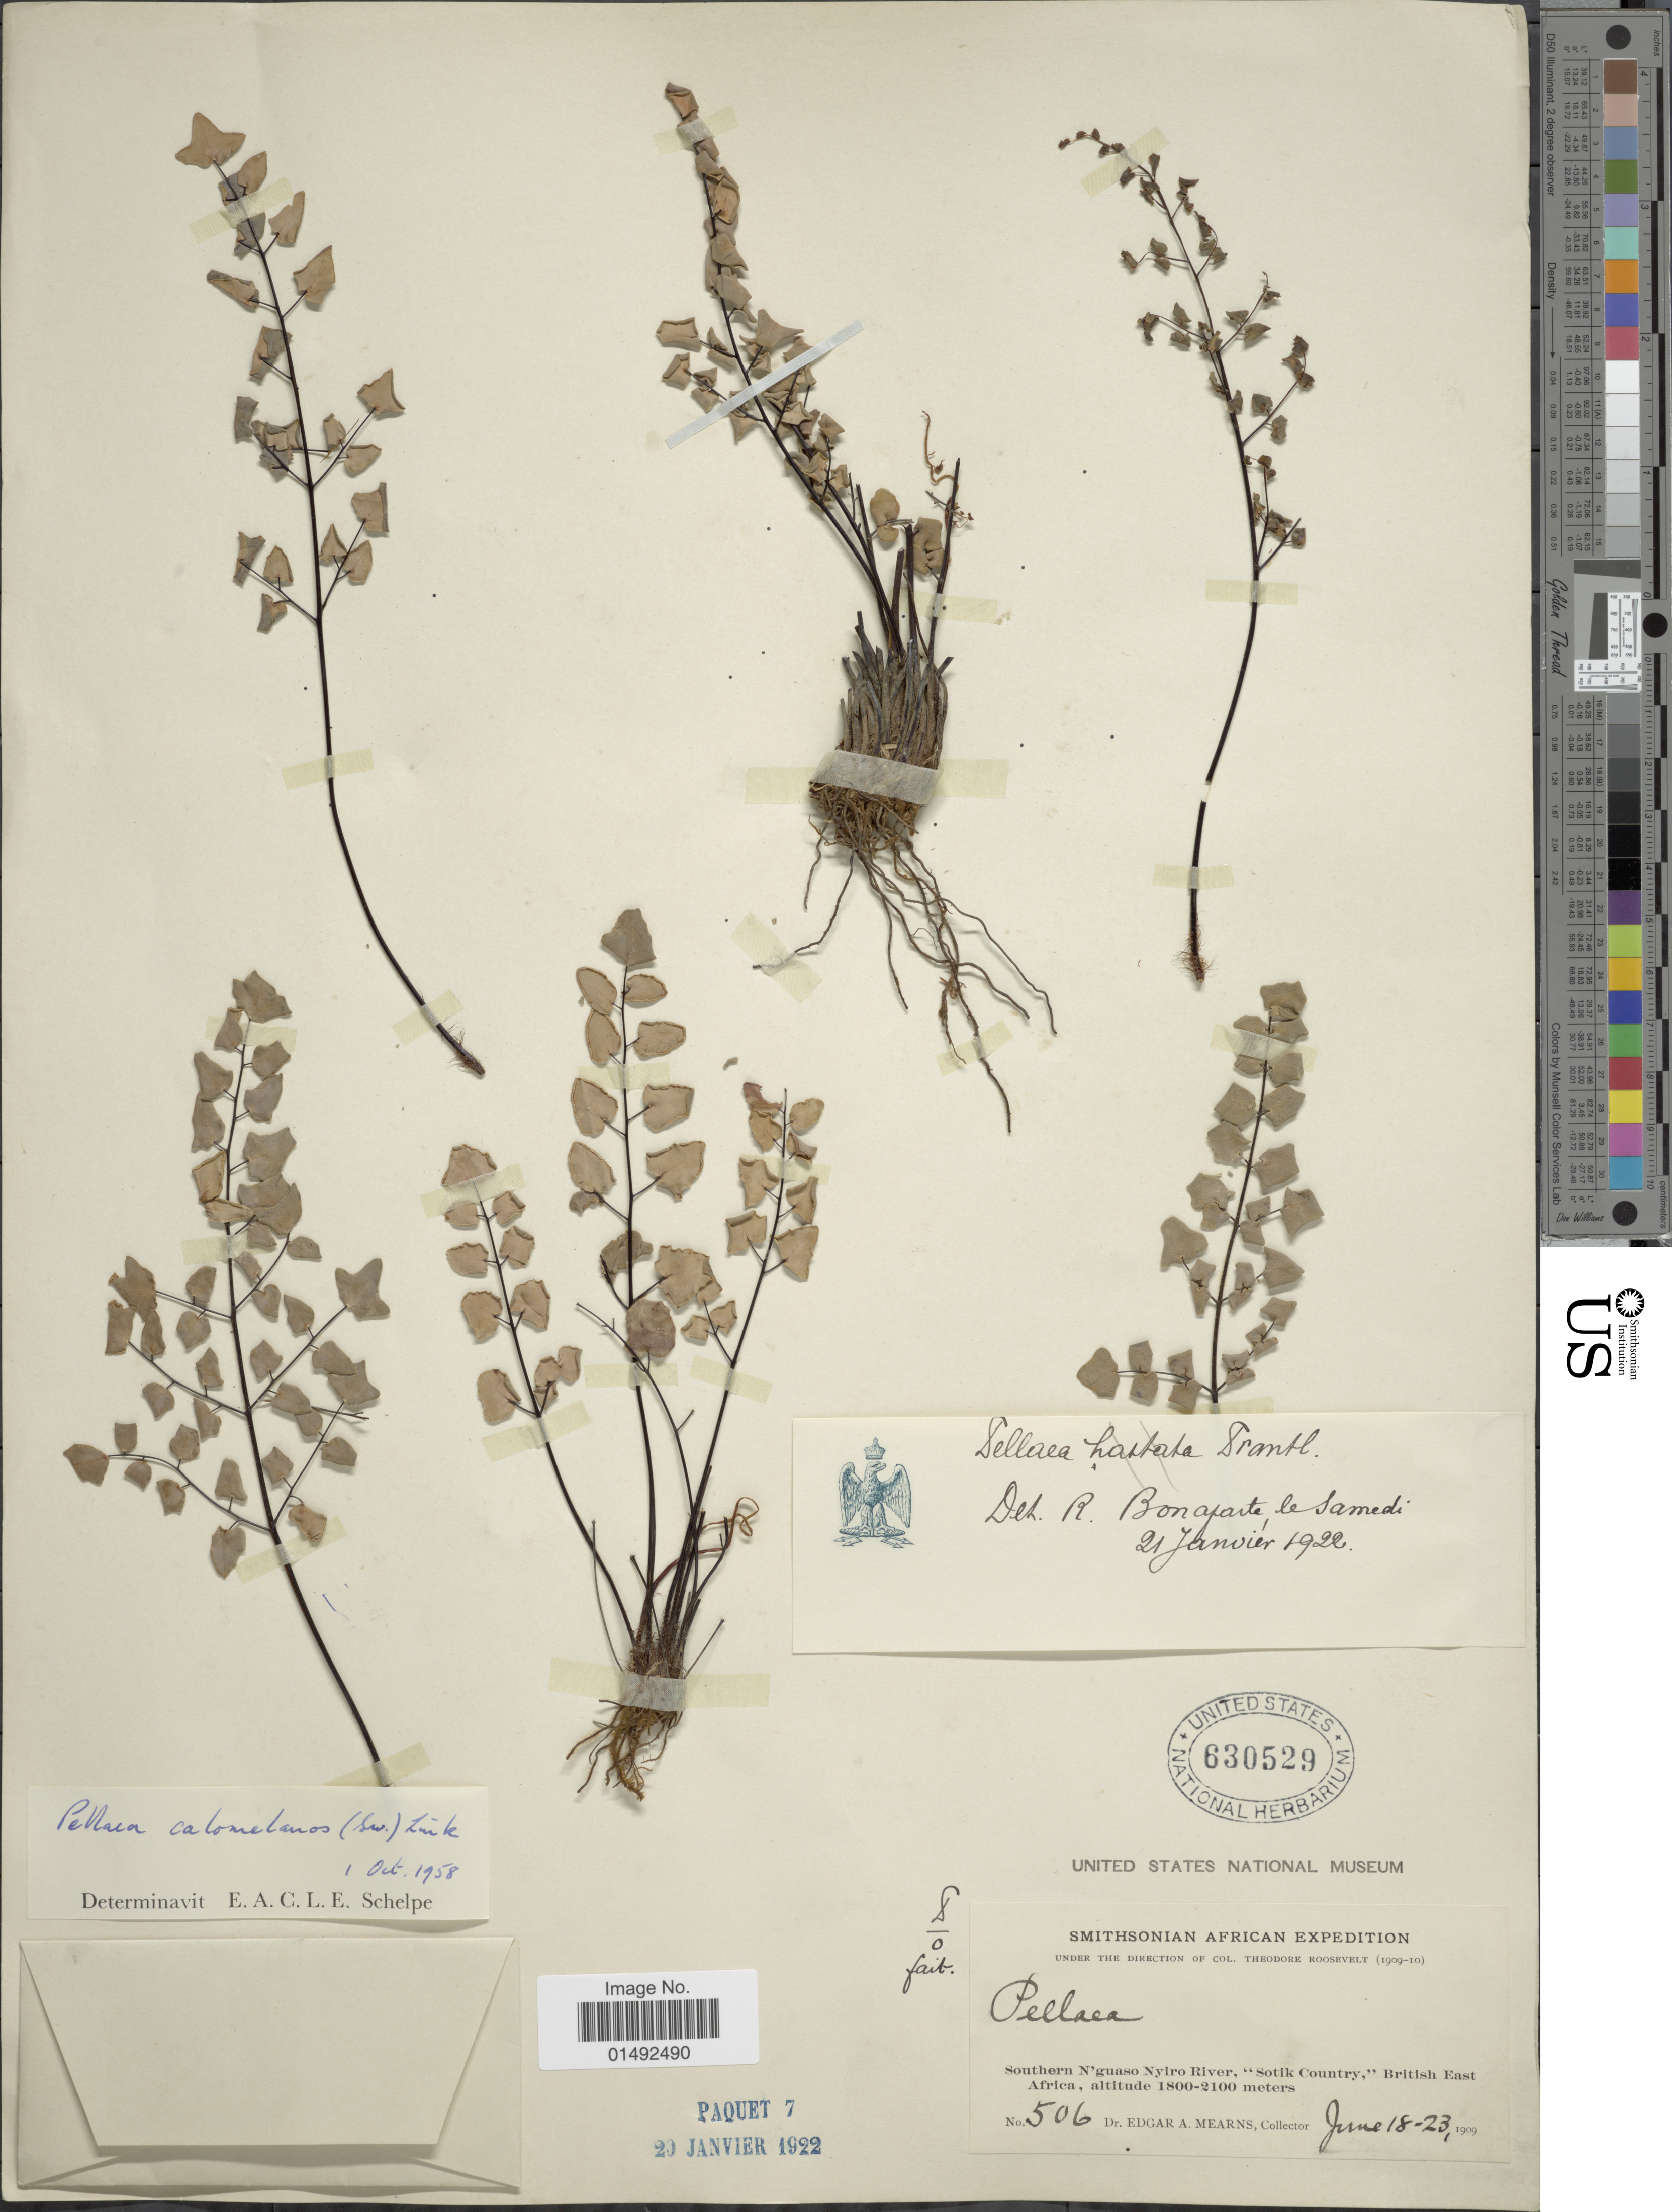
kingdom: Plantae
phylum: Tracheophyta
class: Polypodiopsida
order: Polypodiales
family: Pteridaceae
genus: Pellaea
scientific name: Pellaea calomelanos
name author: (Sw.) Link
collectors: E. A. Mearns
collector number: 506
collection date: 1909-06-18/1909-06-23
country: Kenya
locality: Southern N'guaso Nyiro River, 'Sotik Country,' British east Africa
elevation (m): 1800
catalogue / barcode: US 630529